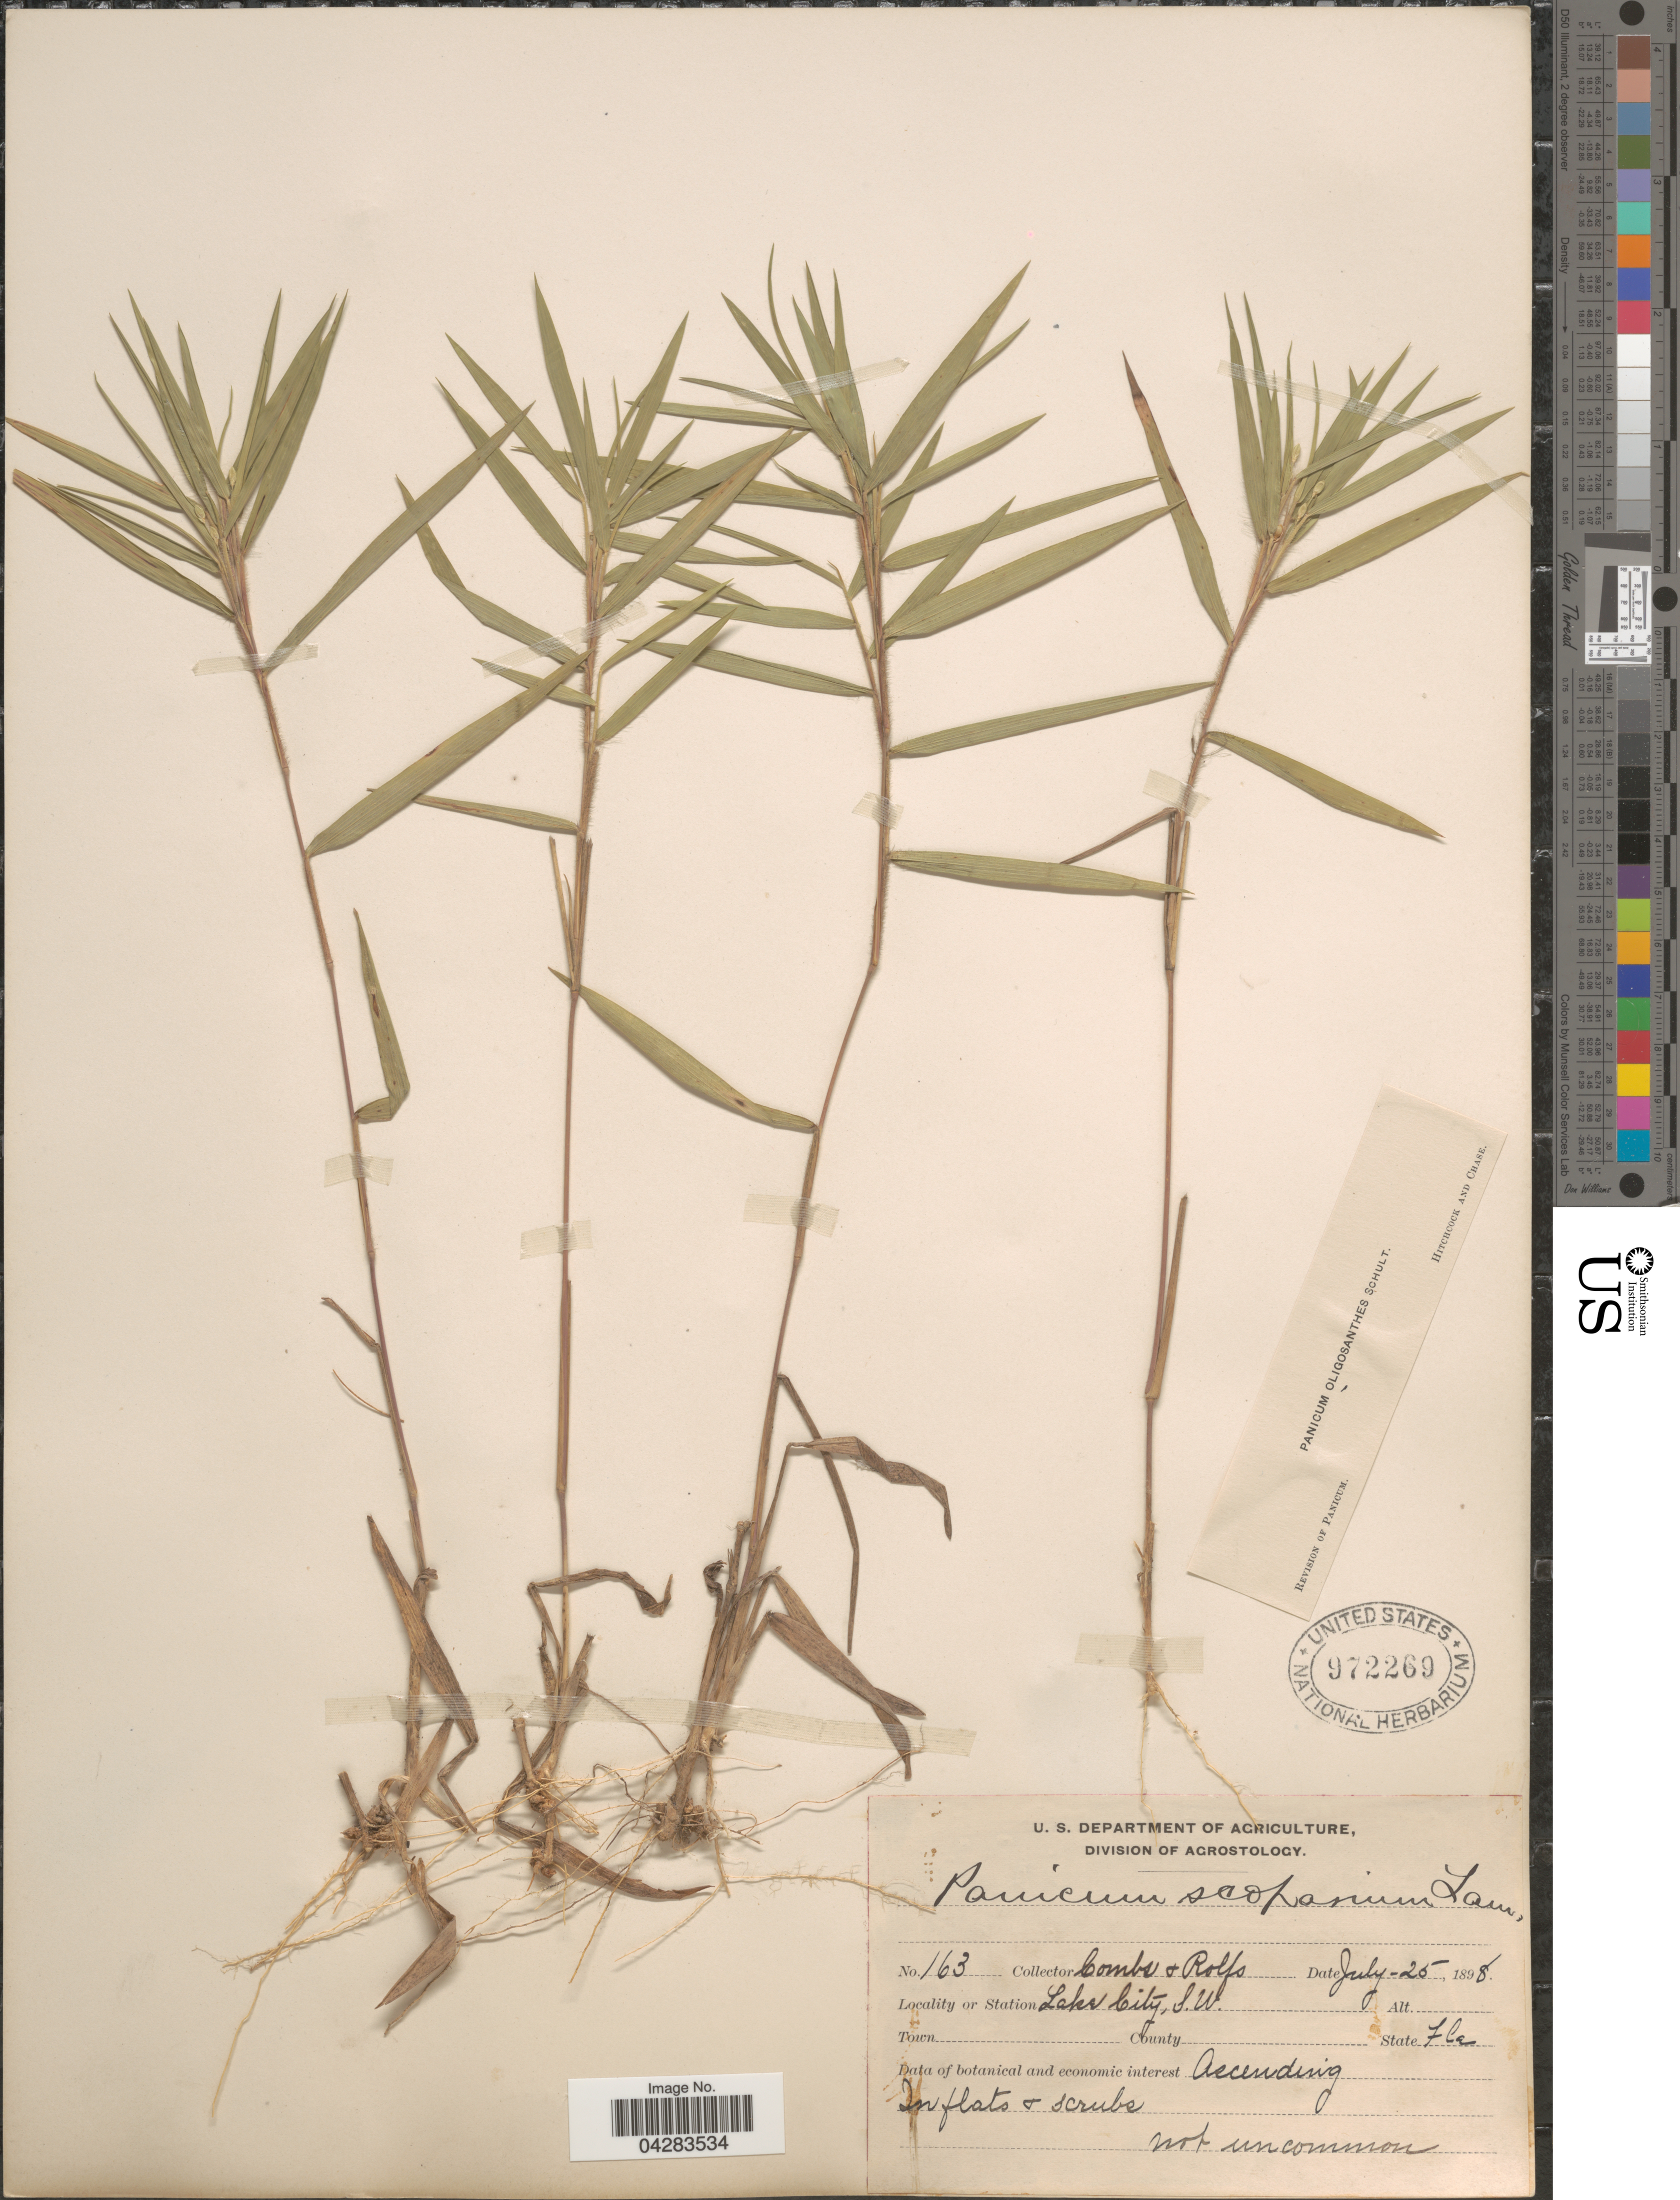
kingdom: Plantae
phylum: Tracheophyta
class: Liliopsida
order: Poales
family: Poaceae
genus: Dichanthelium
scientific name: Dichanthelium oligosanthes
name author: (Schult.) Gould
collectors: -. Combs & Rolfs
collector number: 163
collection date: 1898-07-25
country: United States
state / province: Florida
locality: Lake City, S.W.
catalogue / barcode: US 972269